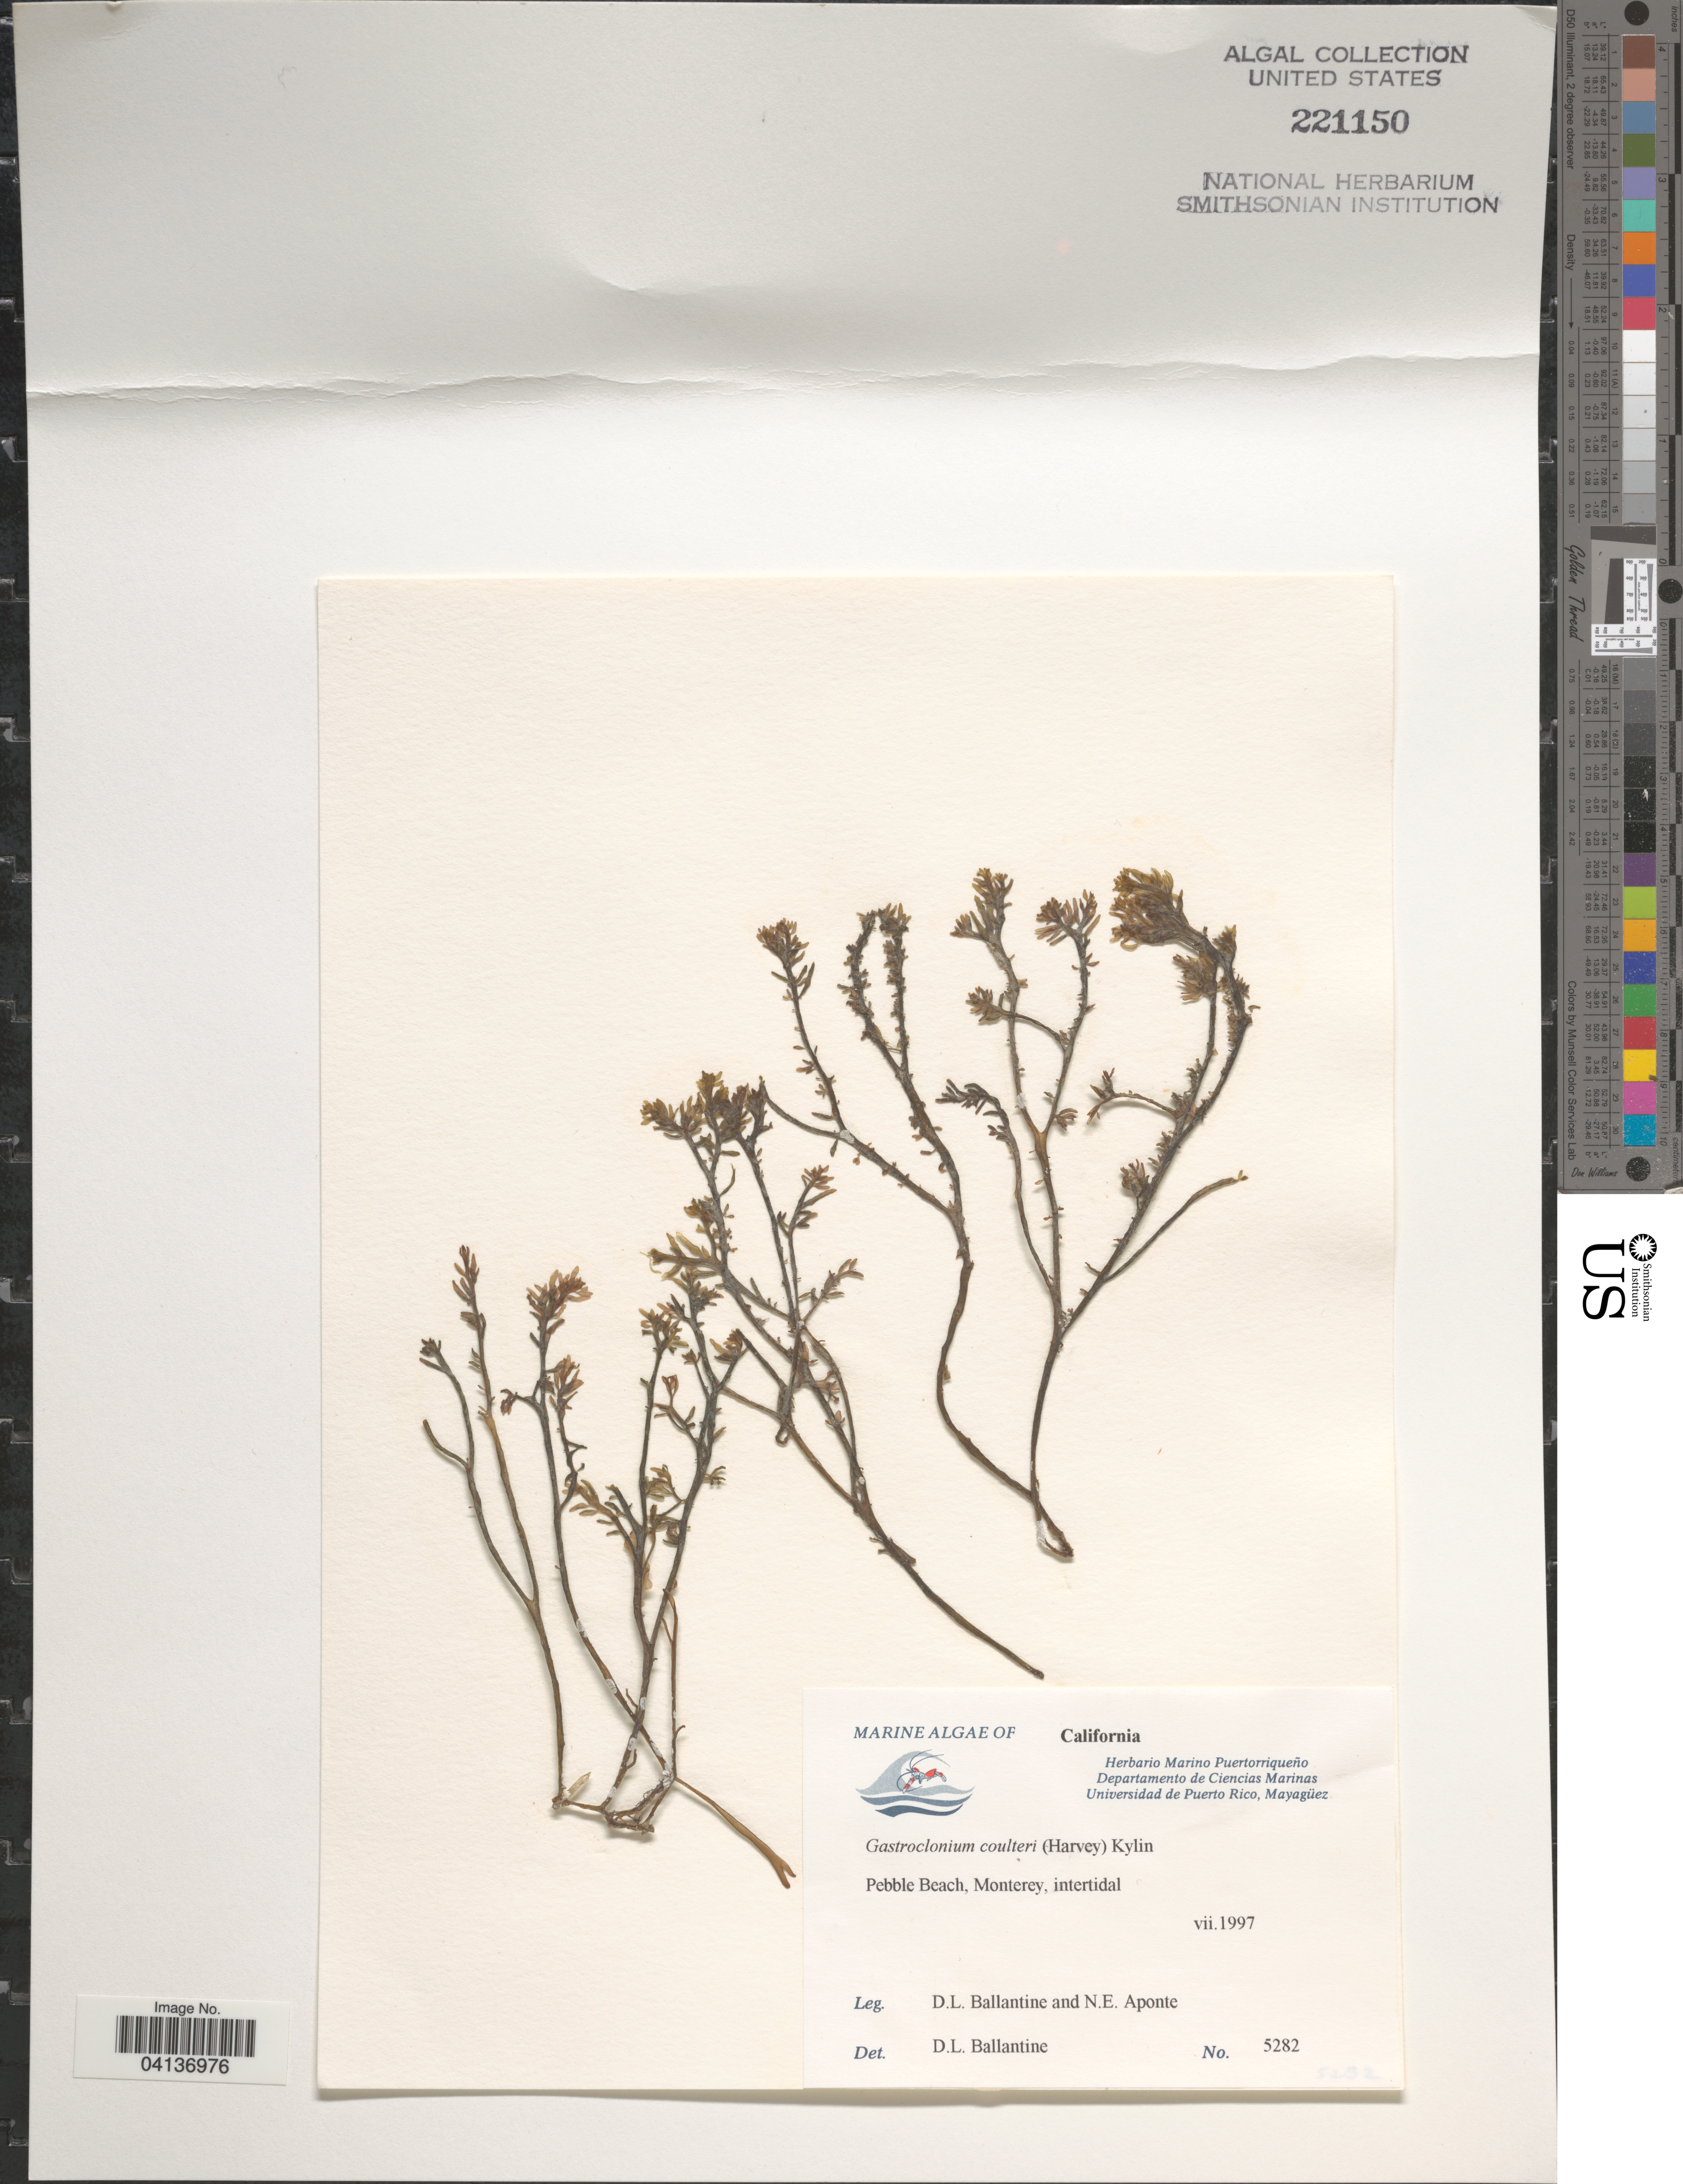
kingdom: Plantae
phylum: Rhodophyta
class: Florideophyceae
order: Rhodymeniales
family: Champiaceae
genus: Gastroclonium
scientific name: Gastroclonium coulteri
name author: (Harv.) Kylin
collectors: D.L. Ballantine & N. E. Aponte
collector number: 5282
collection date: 1997-07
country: United States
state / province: California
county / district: Monterey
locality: Pebble Beach, Monterey, intertidal.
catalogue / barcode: US 221150